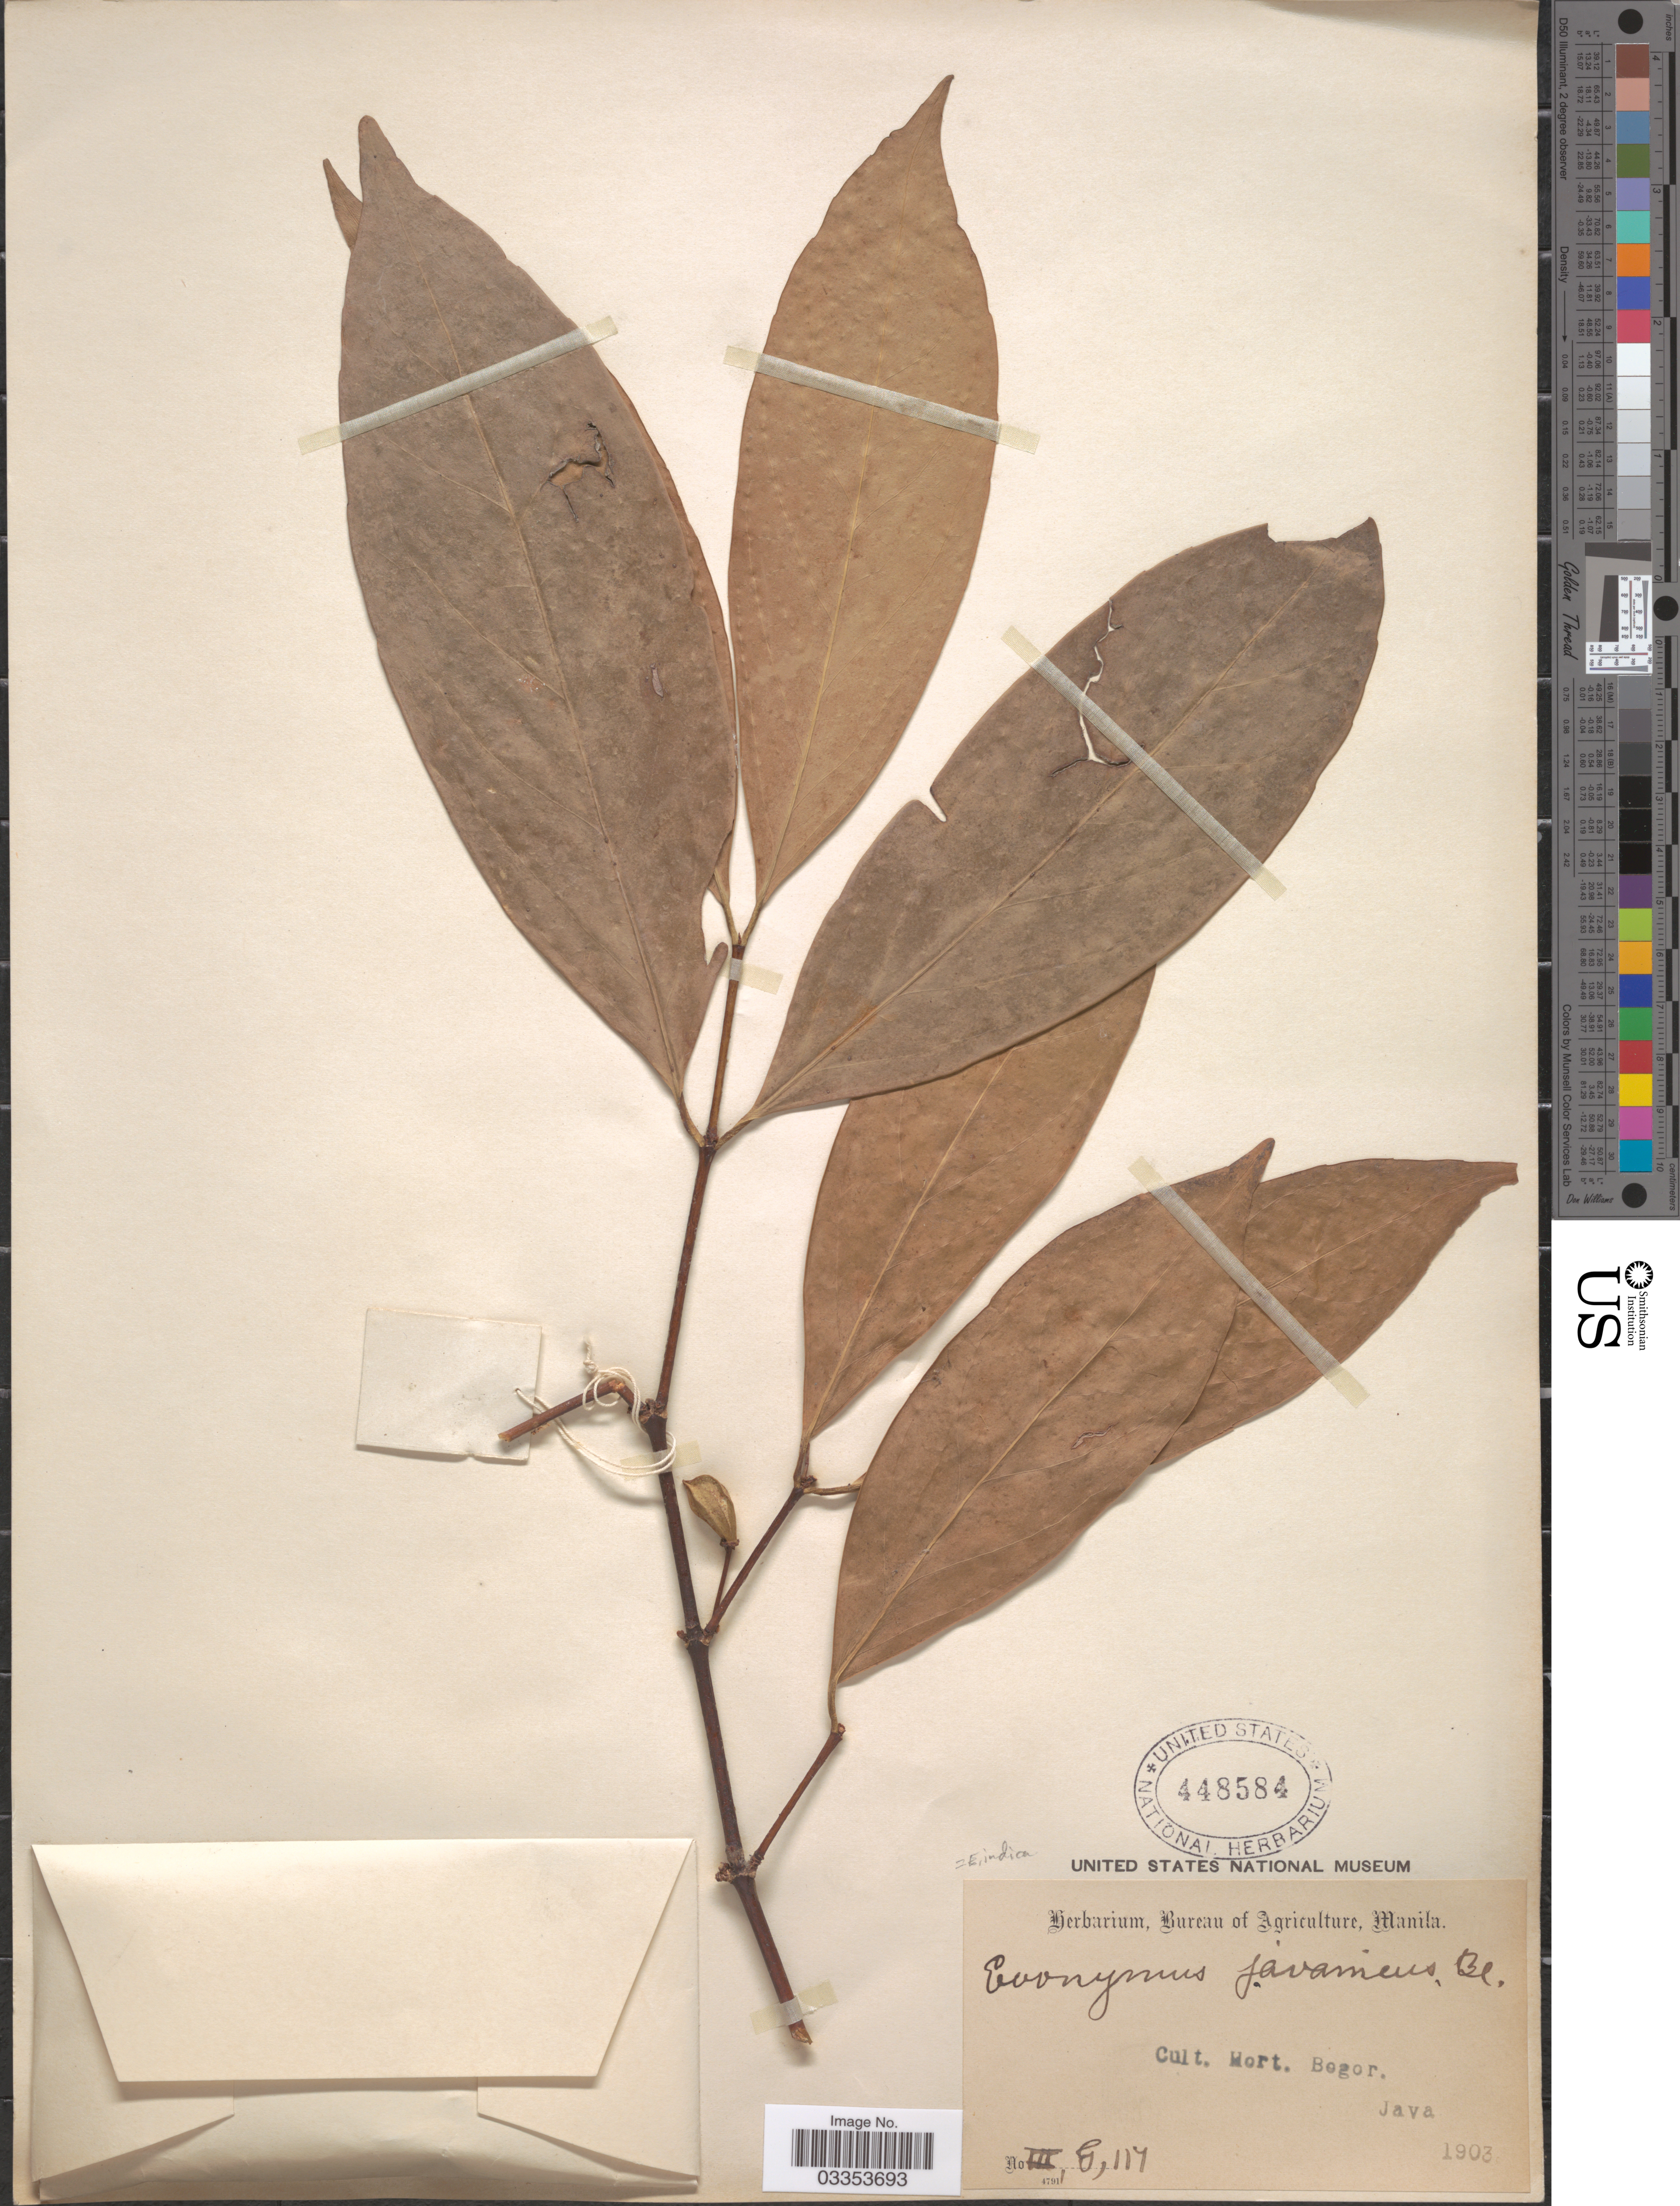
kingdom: Plantae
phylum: Tracheophyta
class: Magnoliopsida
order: Celastrales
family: Celastraceae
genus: Euonymus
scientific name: Euonymus indicus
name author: B. Heyne ex Wall.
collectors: ex Herb. Bur. Agric. Manila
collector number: III, G, 117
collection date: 1903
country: Indonesia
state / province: Java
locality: Cult. Hort. Bogor.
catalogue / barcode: US 448584